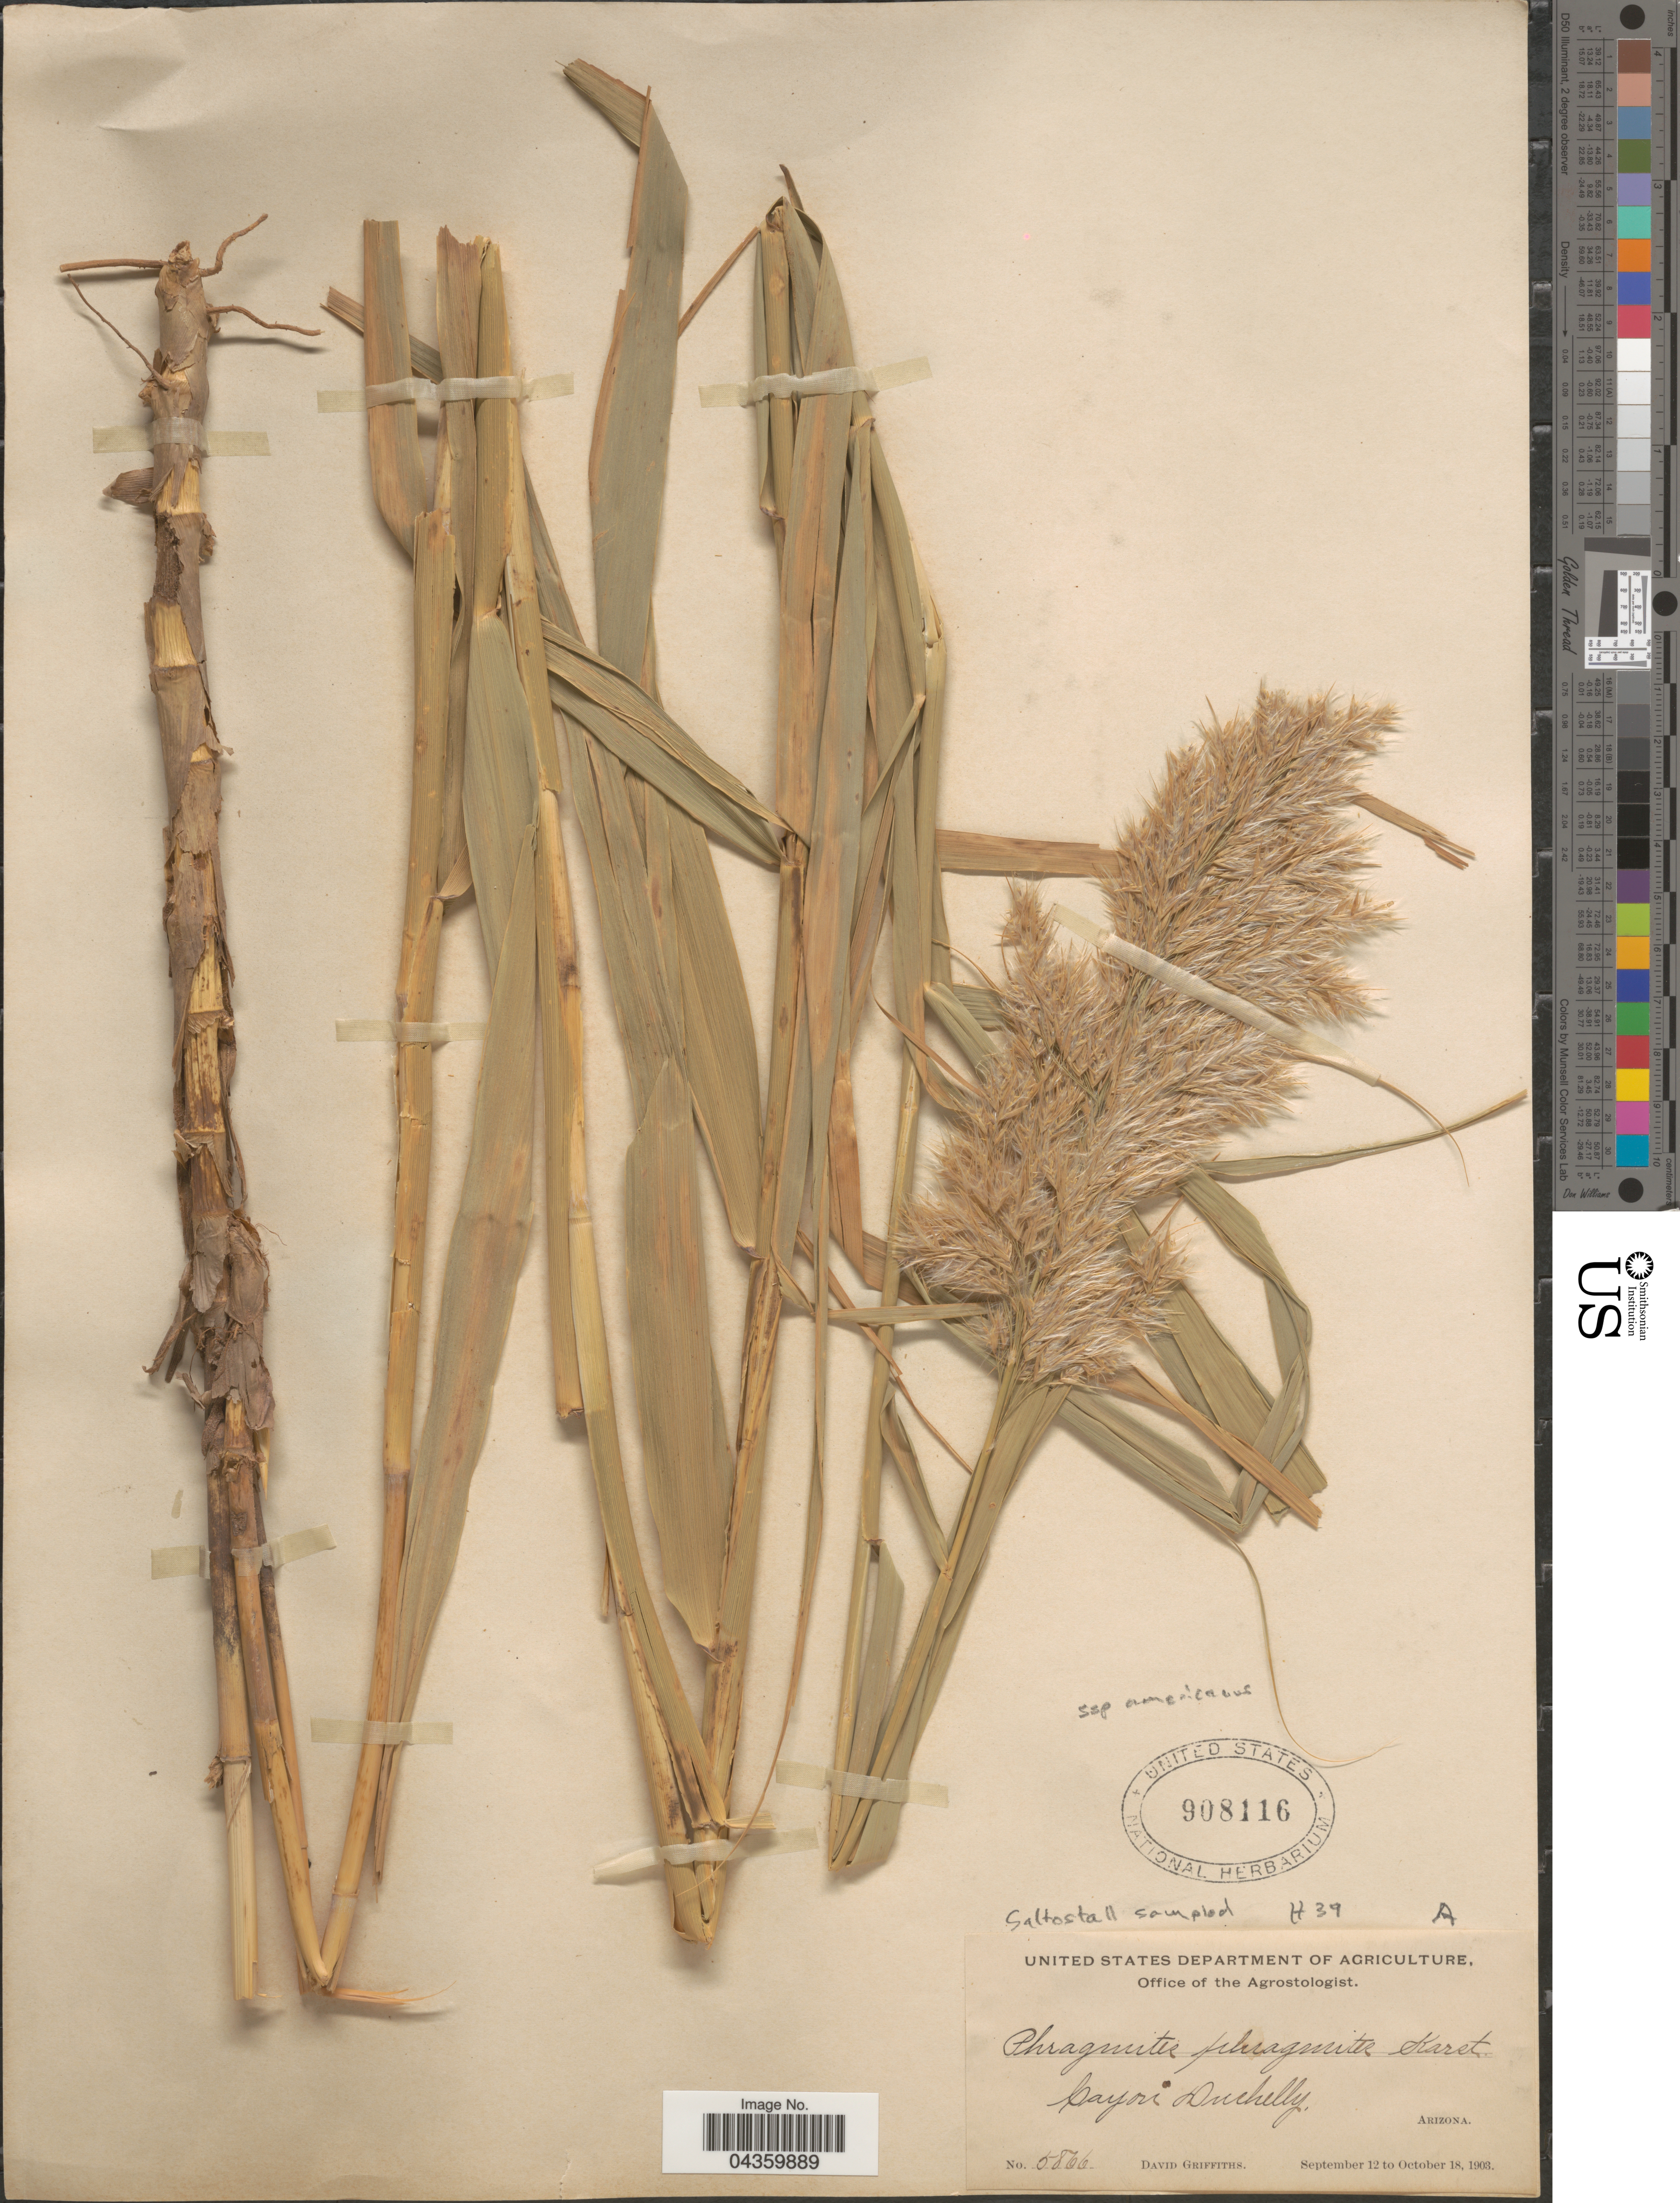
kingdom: Plantae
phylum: Tracheophyta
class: Liliopsida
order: Poales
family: Poaceae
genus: Phragmites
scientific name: Phragmites australis subsp. americanus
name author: Saltonstall & et al.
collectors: D. Griffiths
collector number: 5866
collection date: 1903-09-12/1903-10-18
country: United States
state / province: Arizona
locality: Cayon Duchelly.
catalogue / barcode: US 908116